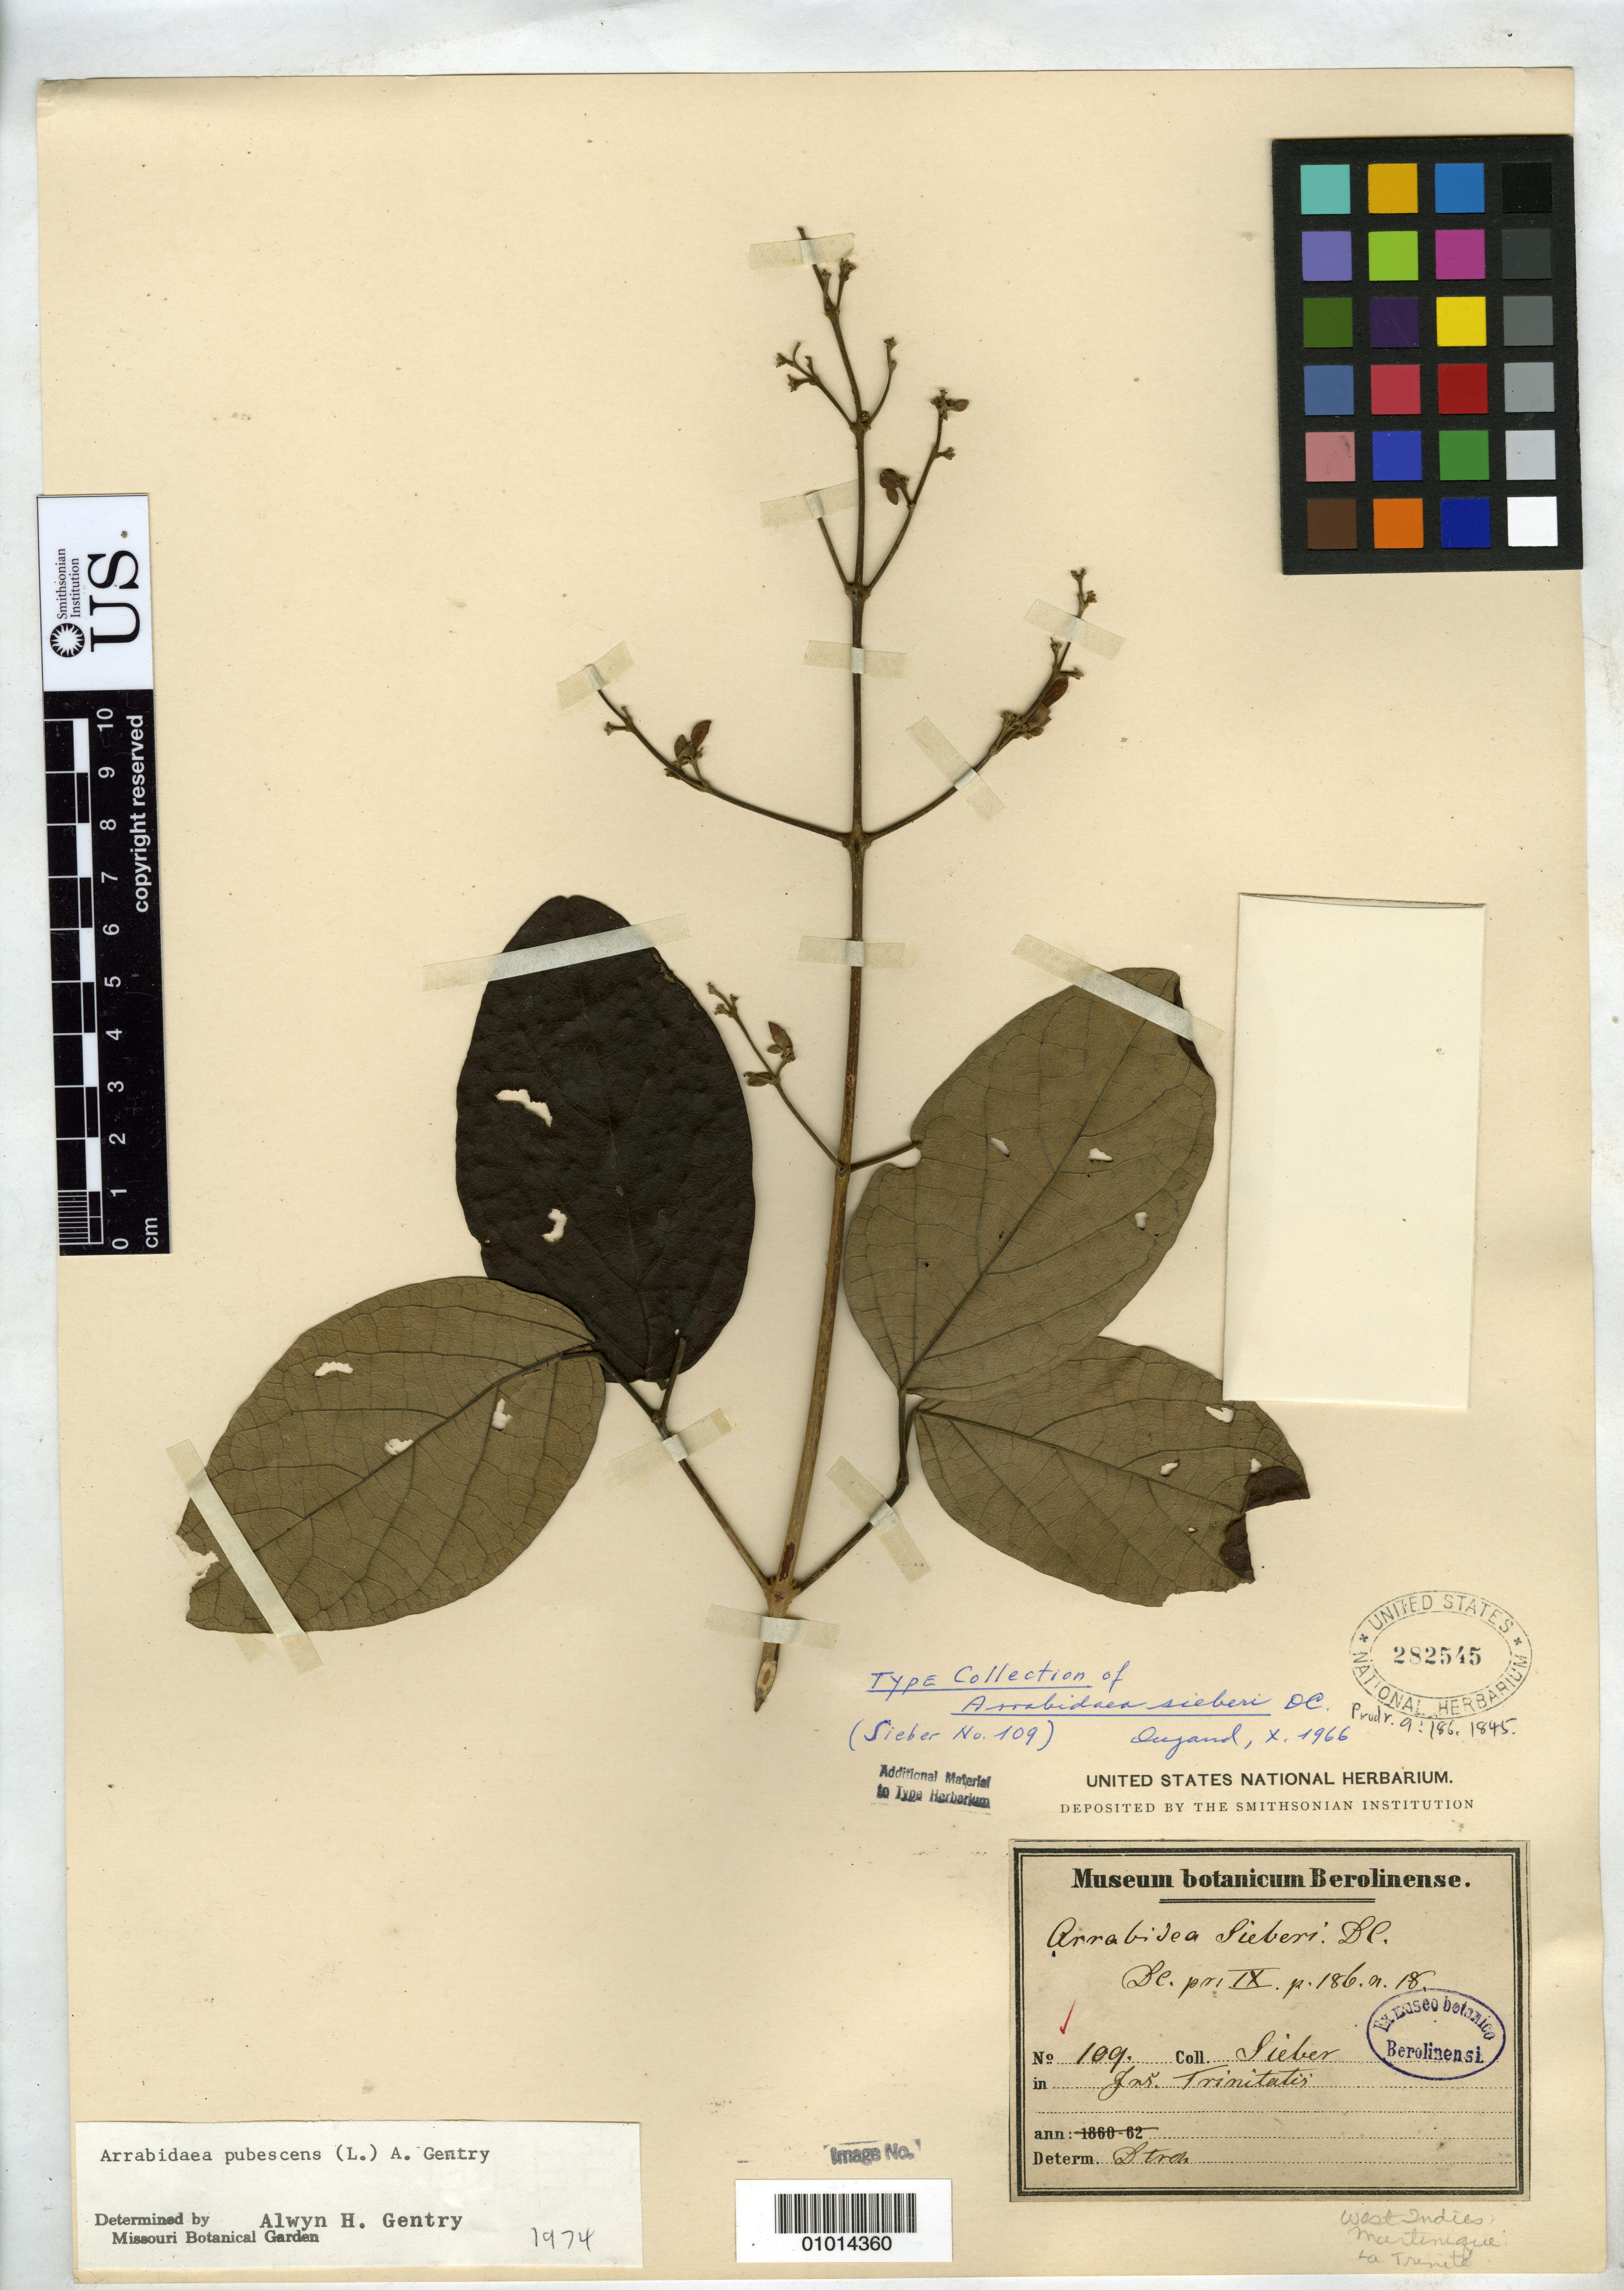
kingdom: Plantae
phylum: Tracheophyta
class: Magnoliopsida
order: Lamiales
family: Bignoniaceae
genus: Arrabidaea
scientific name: Arrabidaea sieberi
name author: A. DC. in DC.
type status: Isotype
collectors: F. W. Sieber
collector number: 109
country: Trinidad and Tobago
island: Trinidad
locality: Ins. Trinitatis.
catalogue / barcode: US 282545